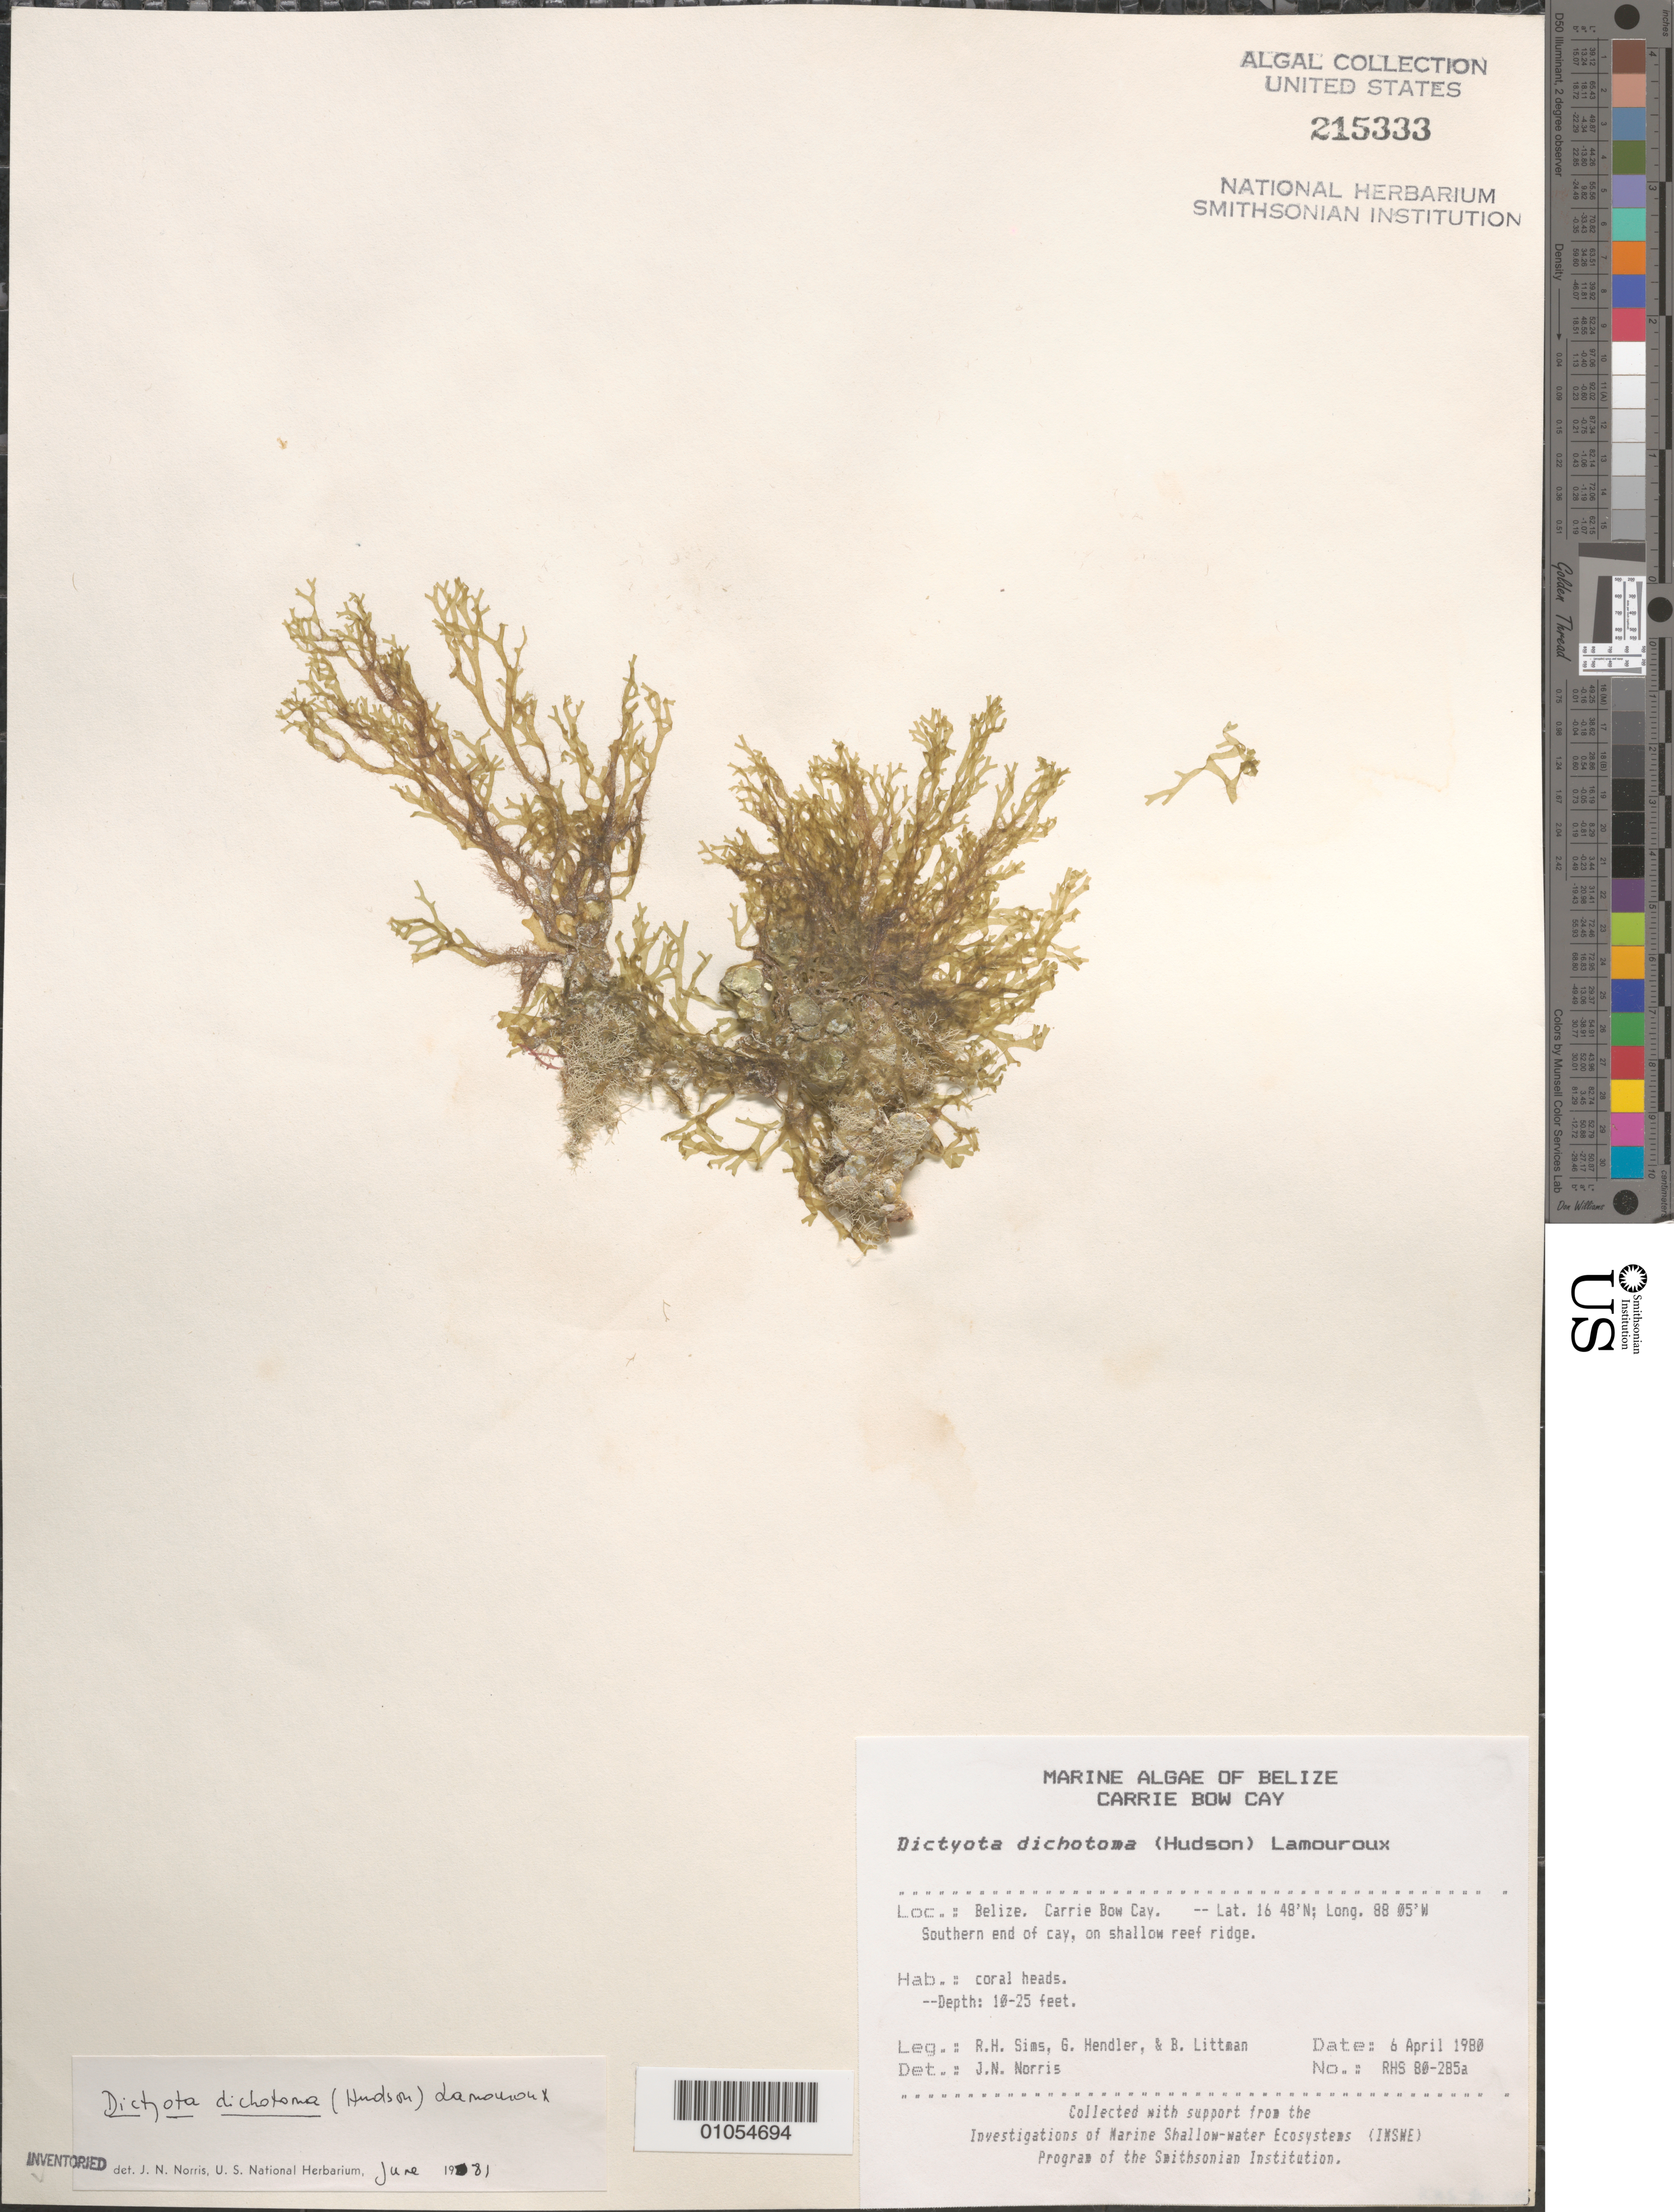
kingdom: Chromista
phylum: Ochrophyta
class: Phaeophyceae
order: Dictyotales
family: Dictyotaceae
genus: Dictyota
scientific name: Dictyota dichotoma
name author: (Huds.) J.V.Lamouroux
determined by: Norris, James N.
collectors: R. H. Sims, G. Hendler & B. Littman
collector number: RHS 80-285A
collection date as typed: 06 Apr 1980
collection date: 1980-04-06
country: Belize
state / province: Stann Creek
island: Carrie Bow Cay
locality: Off the cay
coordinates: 16 48'N, 88 05'W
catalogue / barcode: US 215333